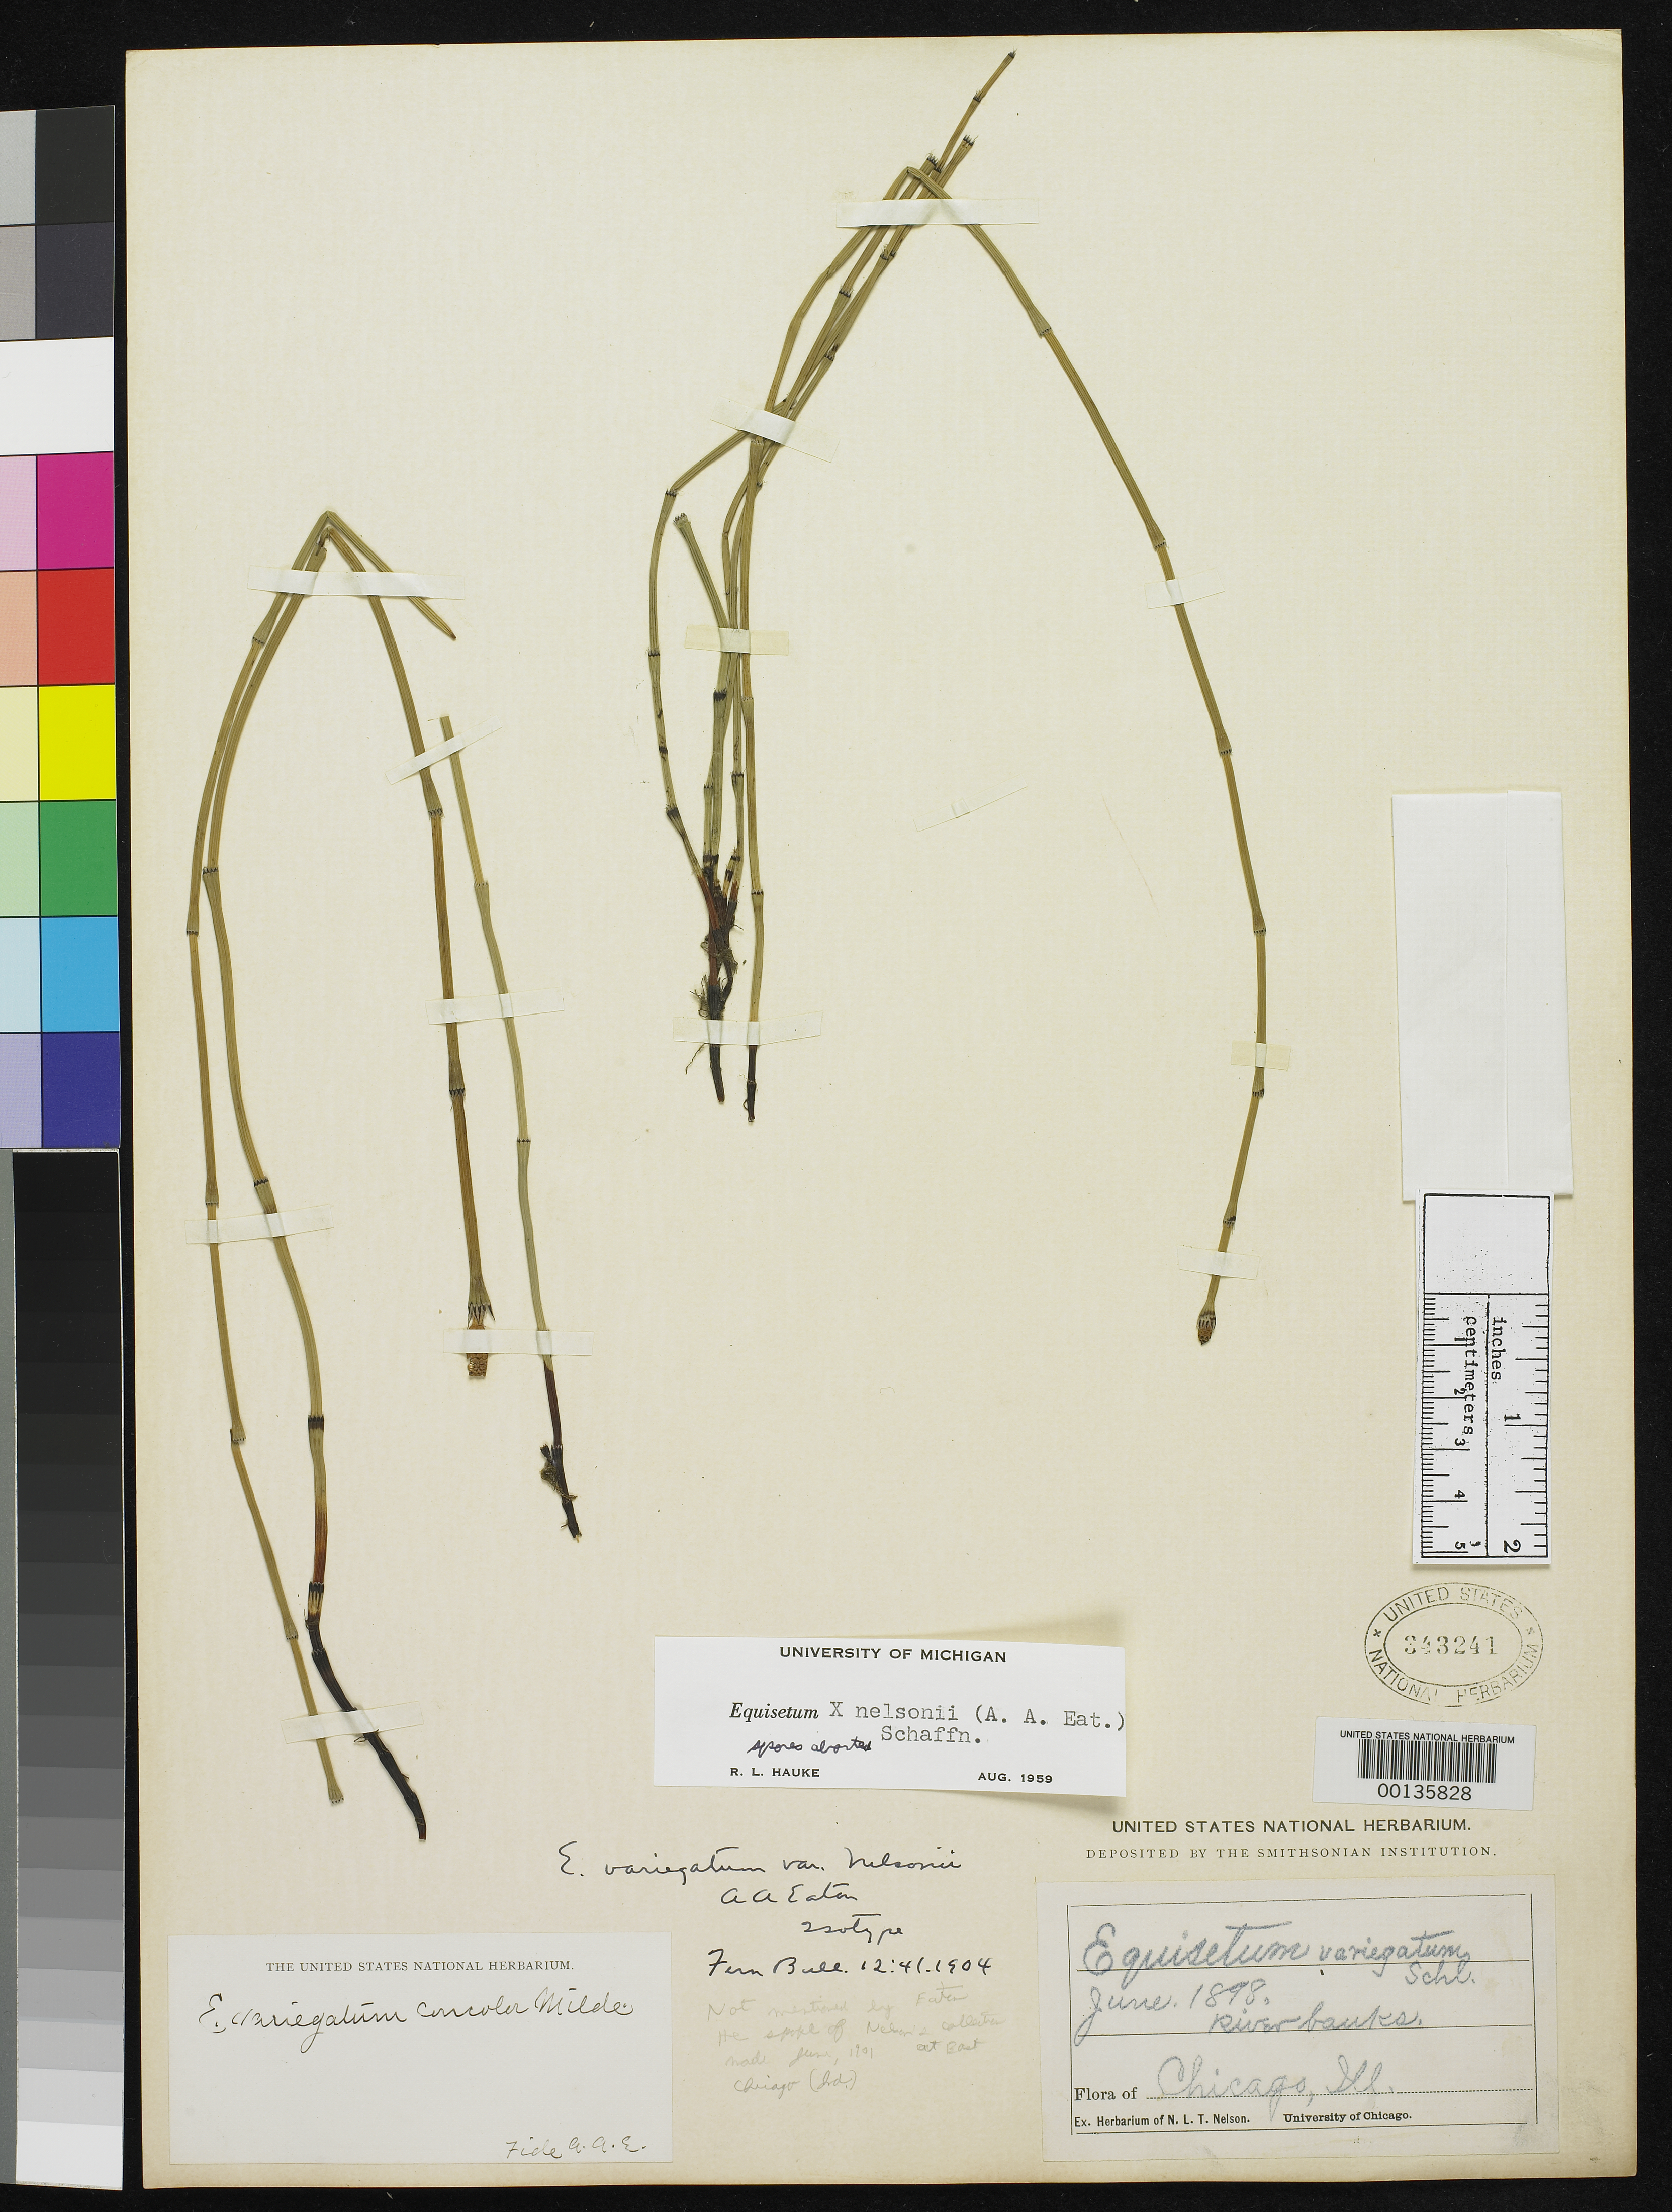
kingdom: Plantae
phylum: Tracheophyta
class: Polypodiopsida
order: Equisetales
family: Equisetaceae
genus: Equisetum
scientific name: Equisetum variegatum var. nelsonii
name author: A.A. Eaton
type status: Type Collection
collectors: N. L. T. Nelson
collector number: Eaton Equiset. Distr. 85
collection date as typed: Jun 1901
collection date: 1901-06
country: United States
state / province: Illinois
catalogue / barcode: US 343241